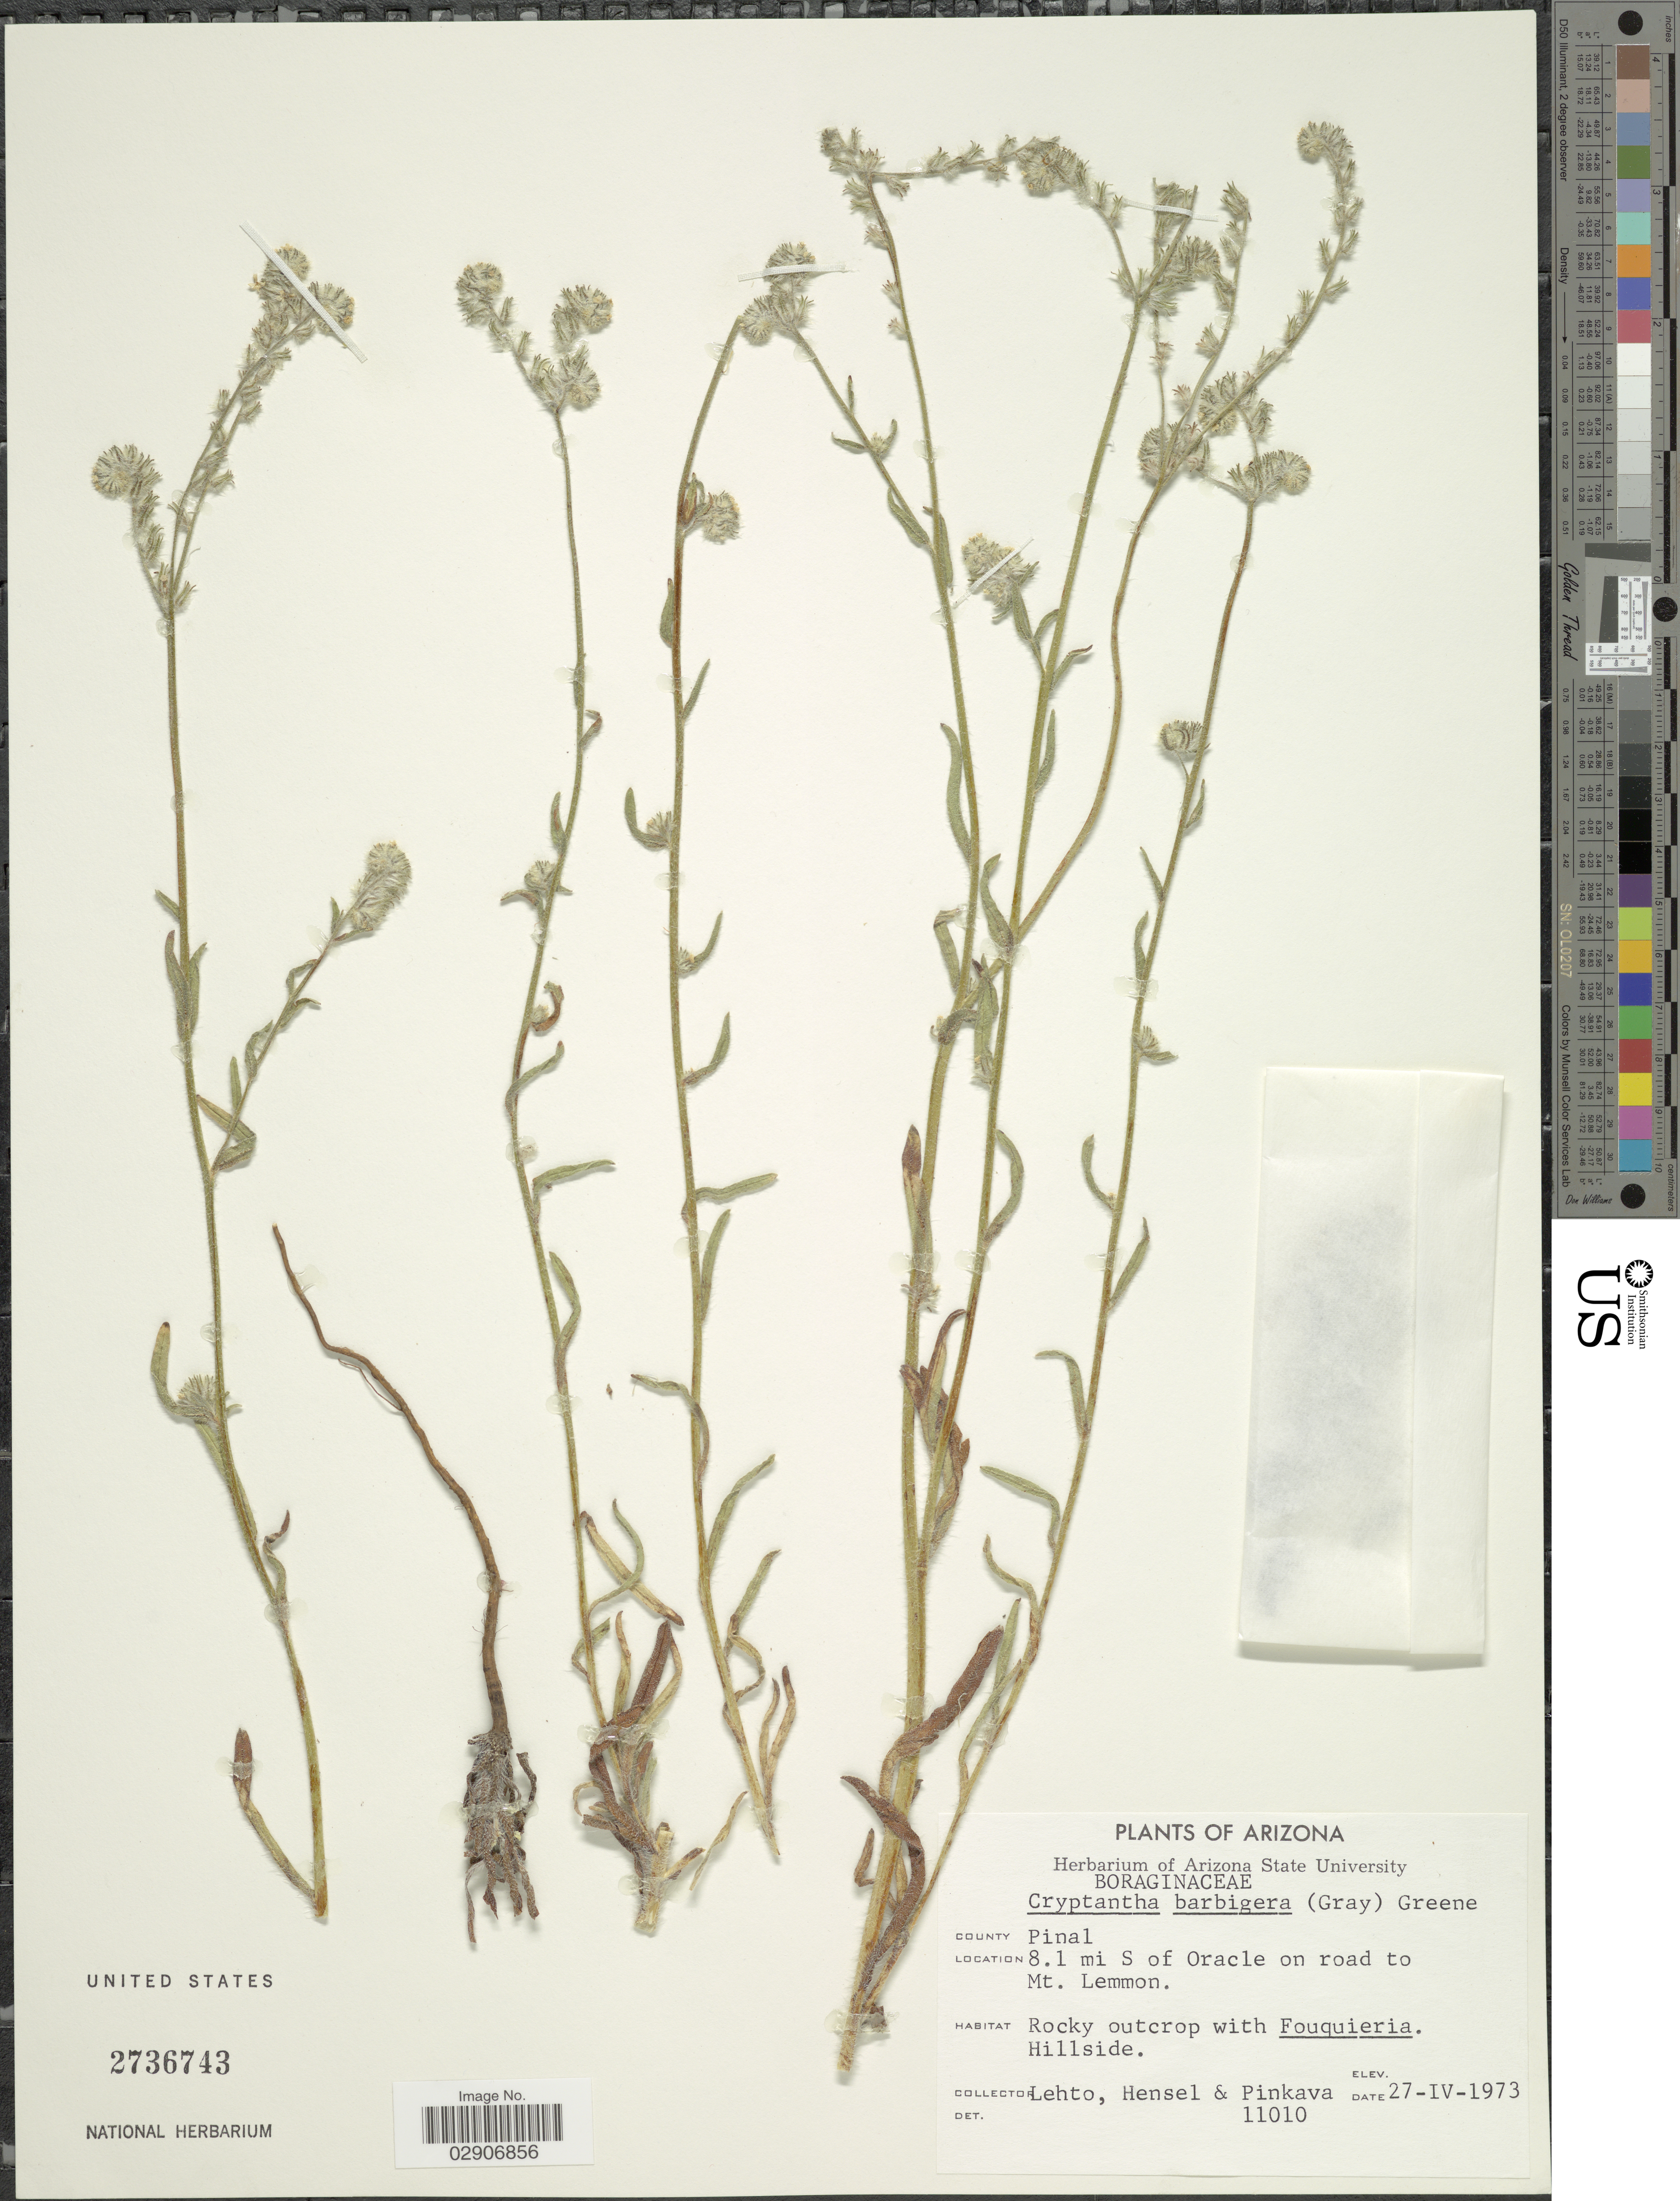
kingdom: Plantae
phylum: Tracheophyta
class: Magnoliopsida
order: Boraginales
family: Boraginaceae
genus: Cryptantha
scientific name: Cryptantha barbigera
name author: (A. Gray) Greene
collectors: -. Lehto, -. Hensel & -. Pinkava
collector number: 11010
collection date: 1973-04-27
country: United States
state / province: Arizona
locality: County Pinal. 8.1 mi S of Oracle on road to Mt. Lemmon.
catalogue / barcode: US 2736743